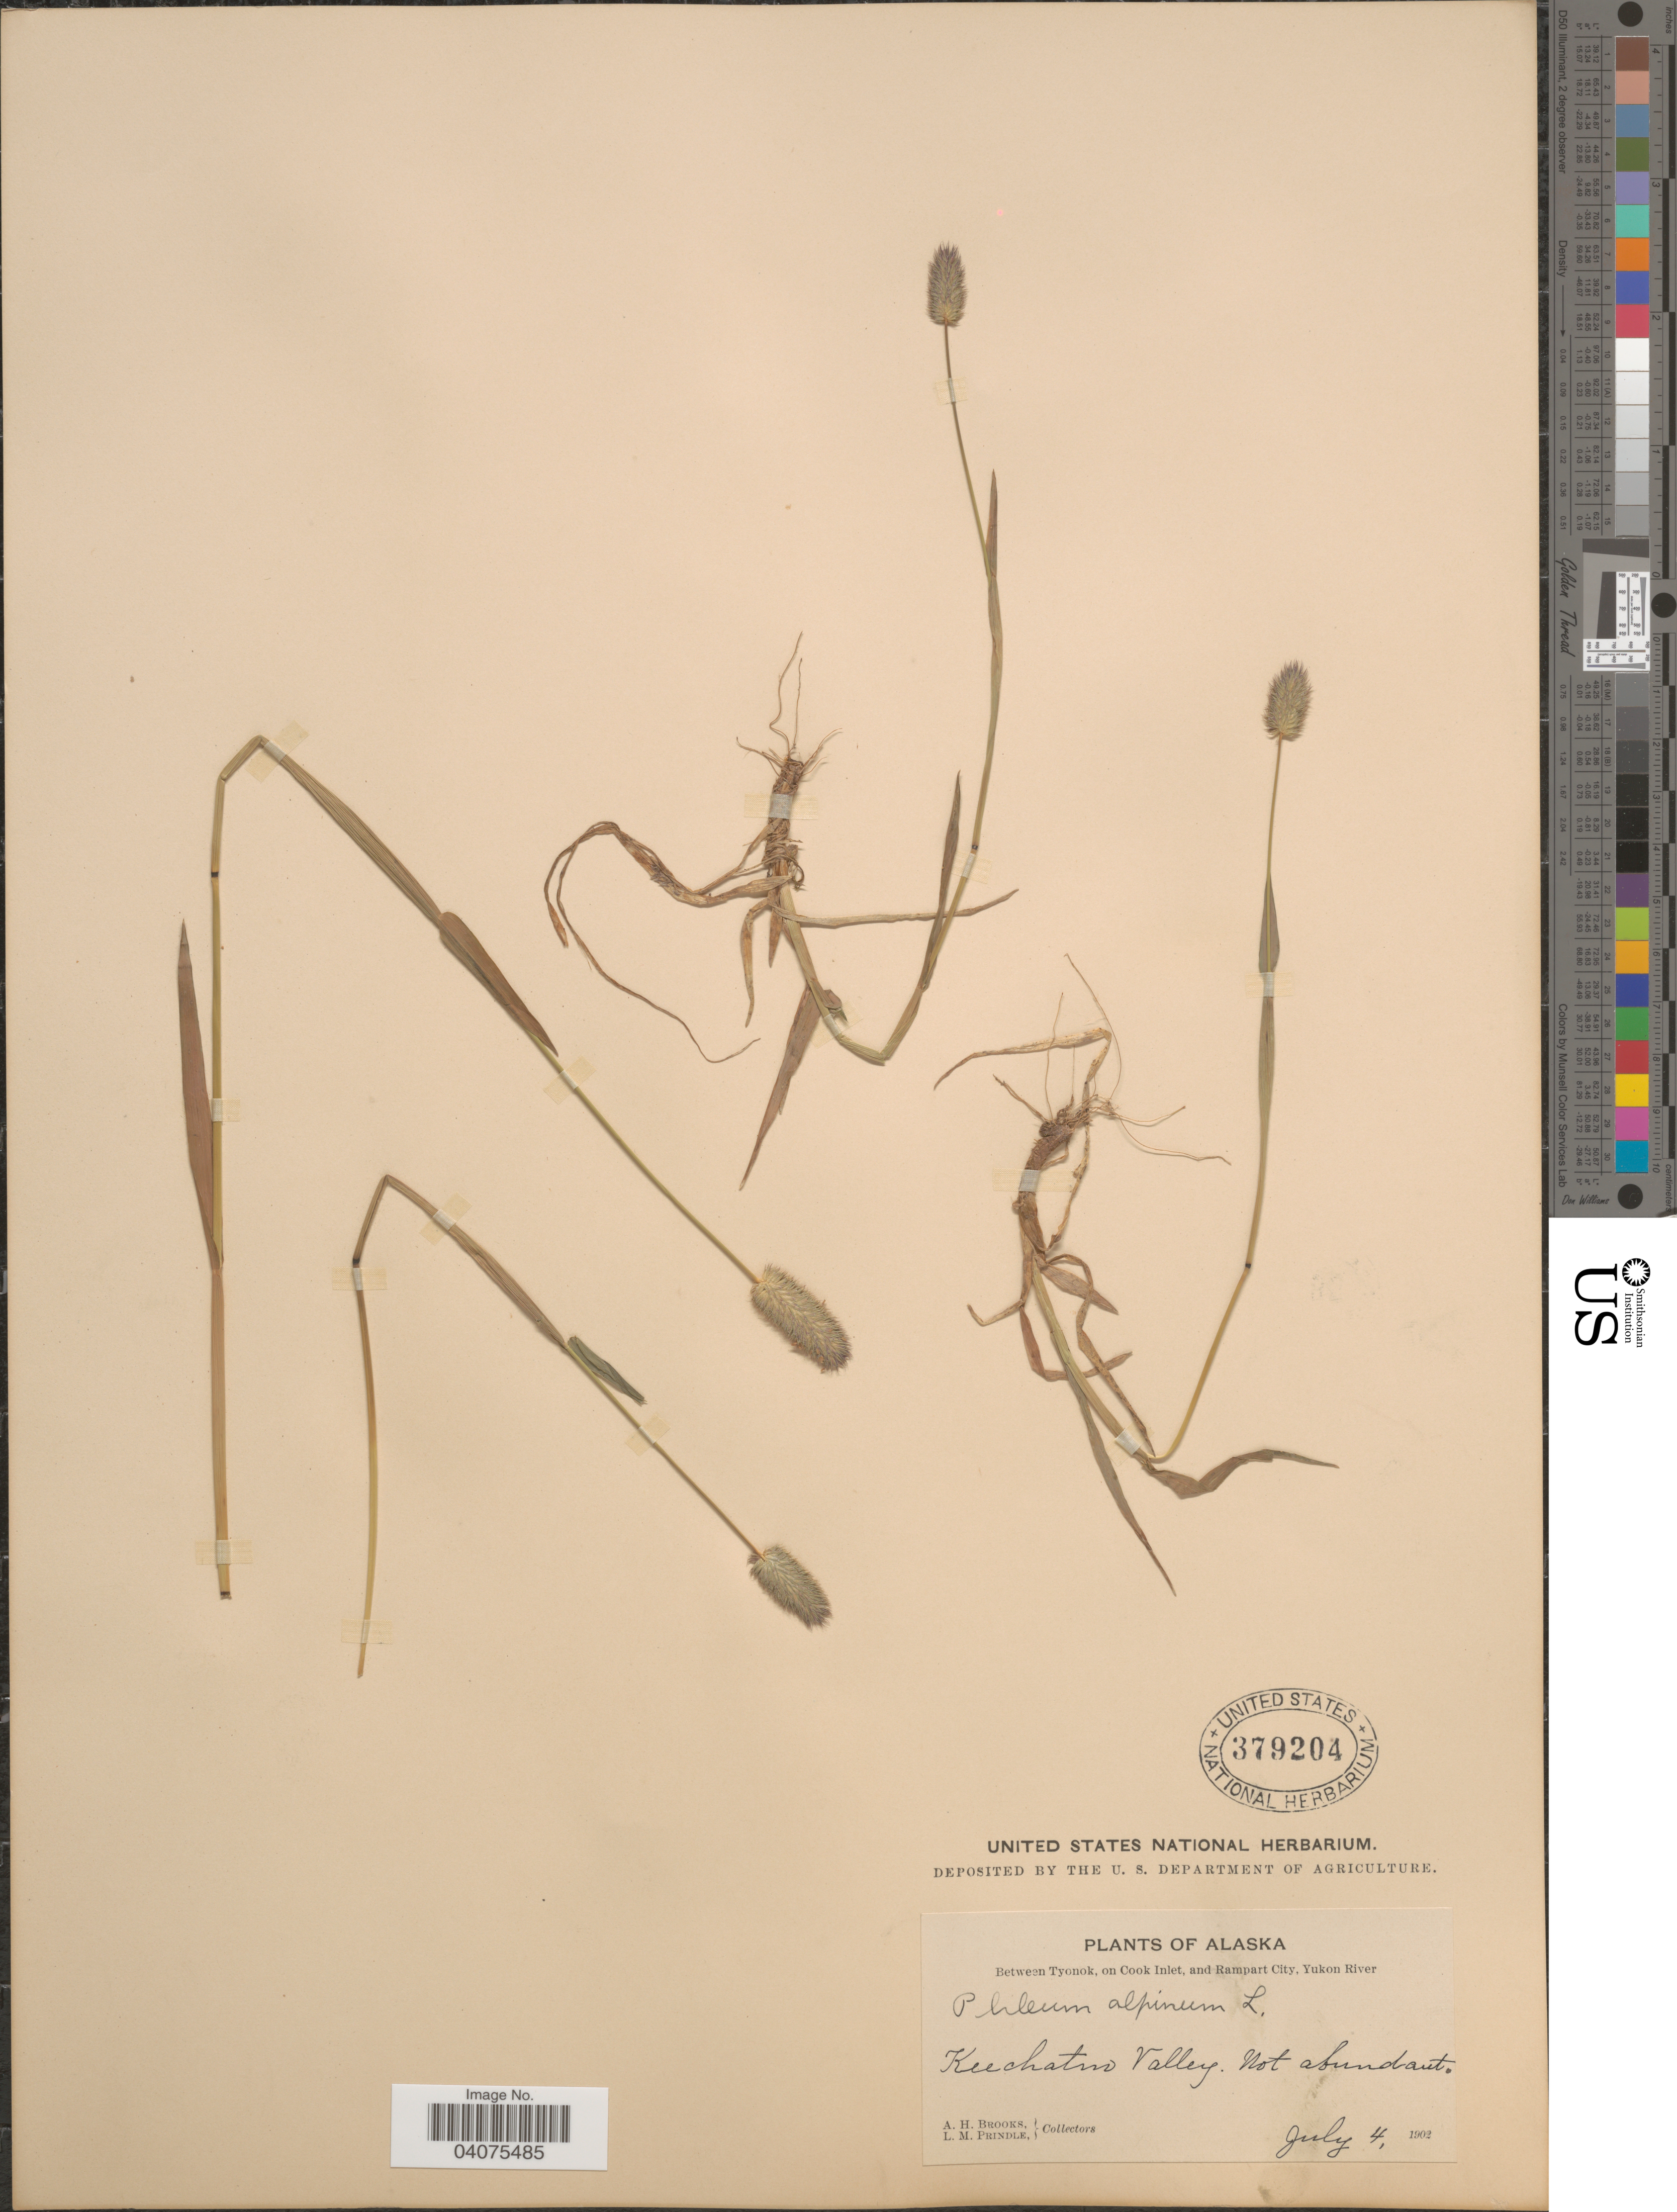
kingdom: Plantae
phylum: Tracheophyta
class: Liliopsida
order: Poales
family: Poaceae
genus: Phleum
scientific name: Phleum alpinum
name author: L.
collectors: A. Brooks & L. Prindle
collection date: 1902-07-04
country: United States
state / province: Alaska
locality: Between Tyonok, on Cook Inlet, and Rampart City, Yukon River. Keechatin Valley.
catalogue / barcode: US 379204